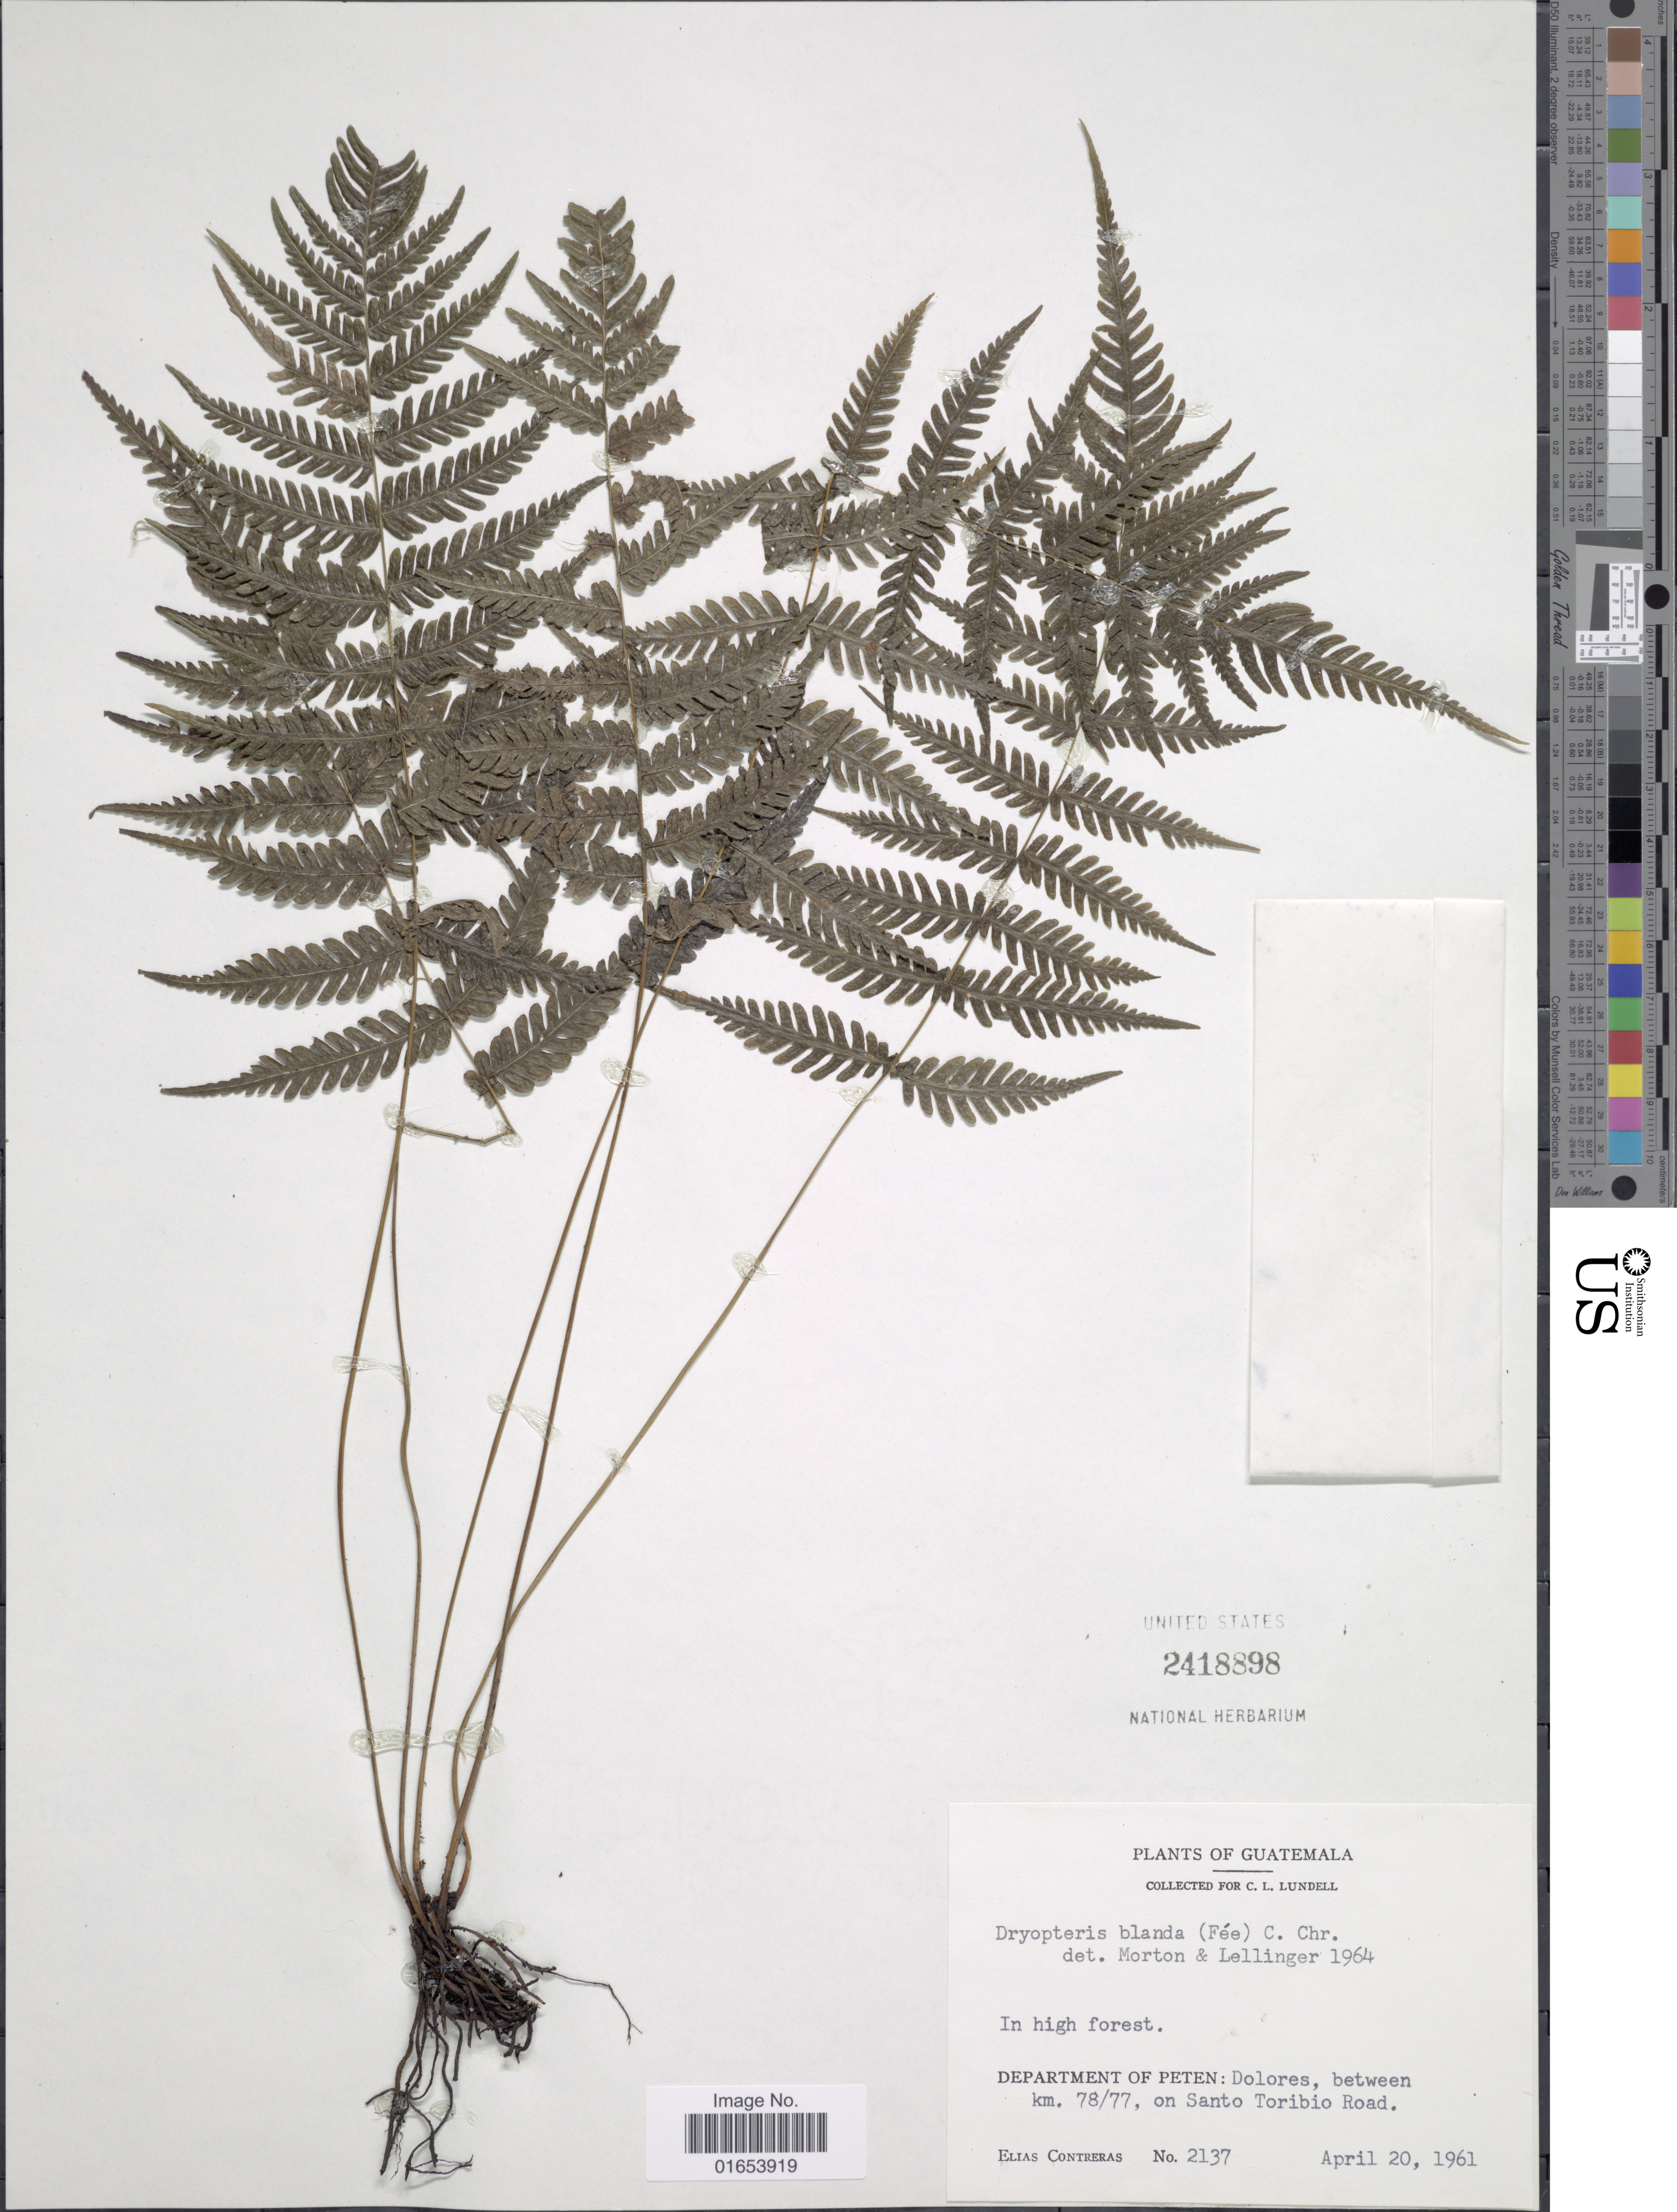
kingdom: Plantae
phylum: Tracheophyta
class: Polypodiopsida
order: Polypodiales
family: Thelypteridaceae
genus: Goniopteris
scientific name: Goniopteris blanda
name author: (Fée) Salino & T.E. Almeida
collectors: E. Contreras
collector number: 2137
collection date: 1961-04-20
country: Guatemala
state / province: El Petén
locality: Department of Peten: Dolores, between km. 78/77, on Santo Toribio Road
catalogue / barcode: US 2418898